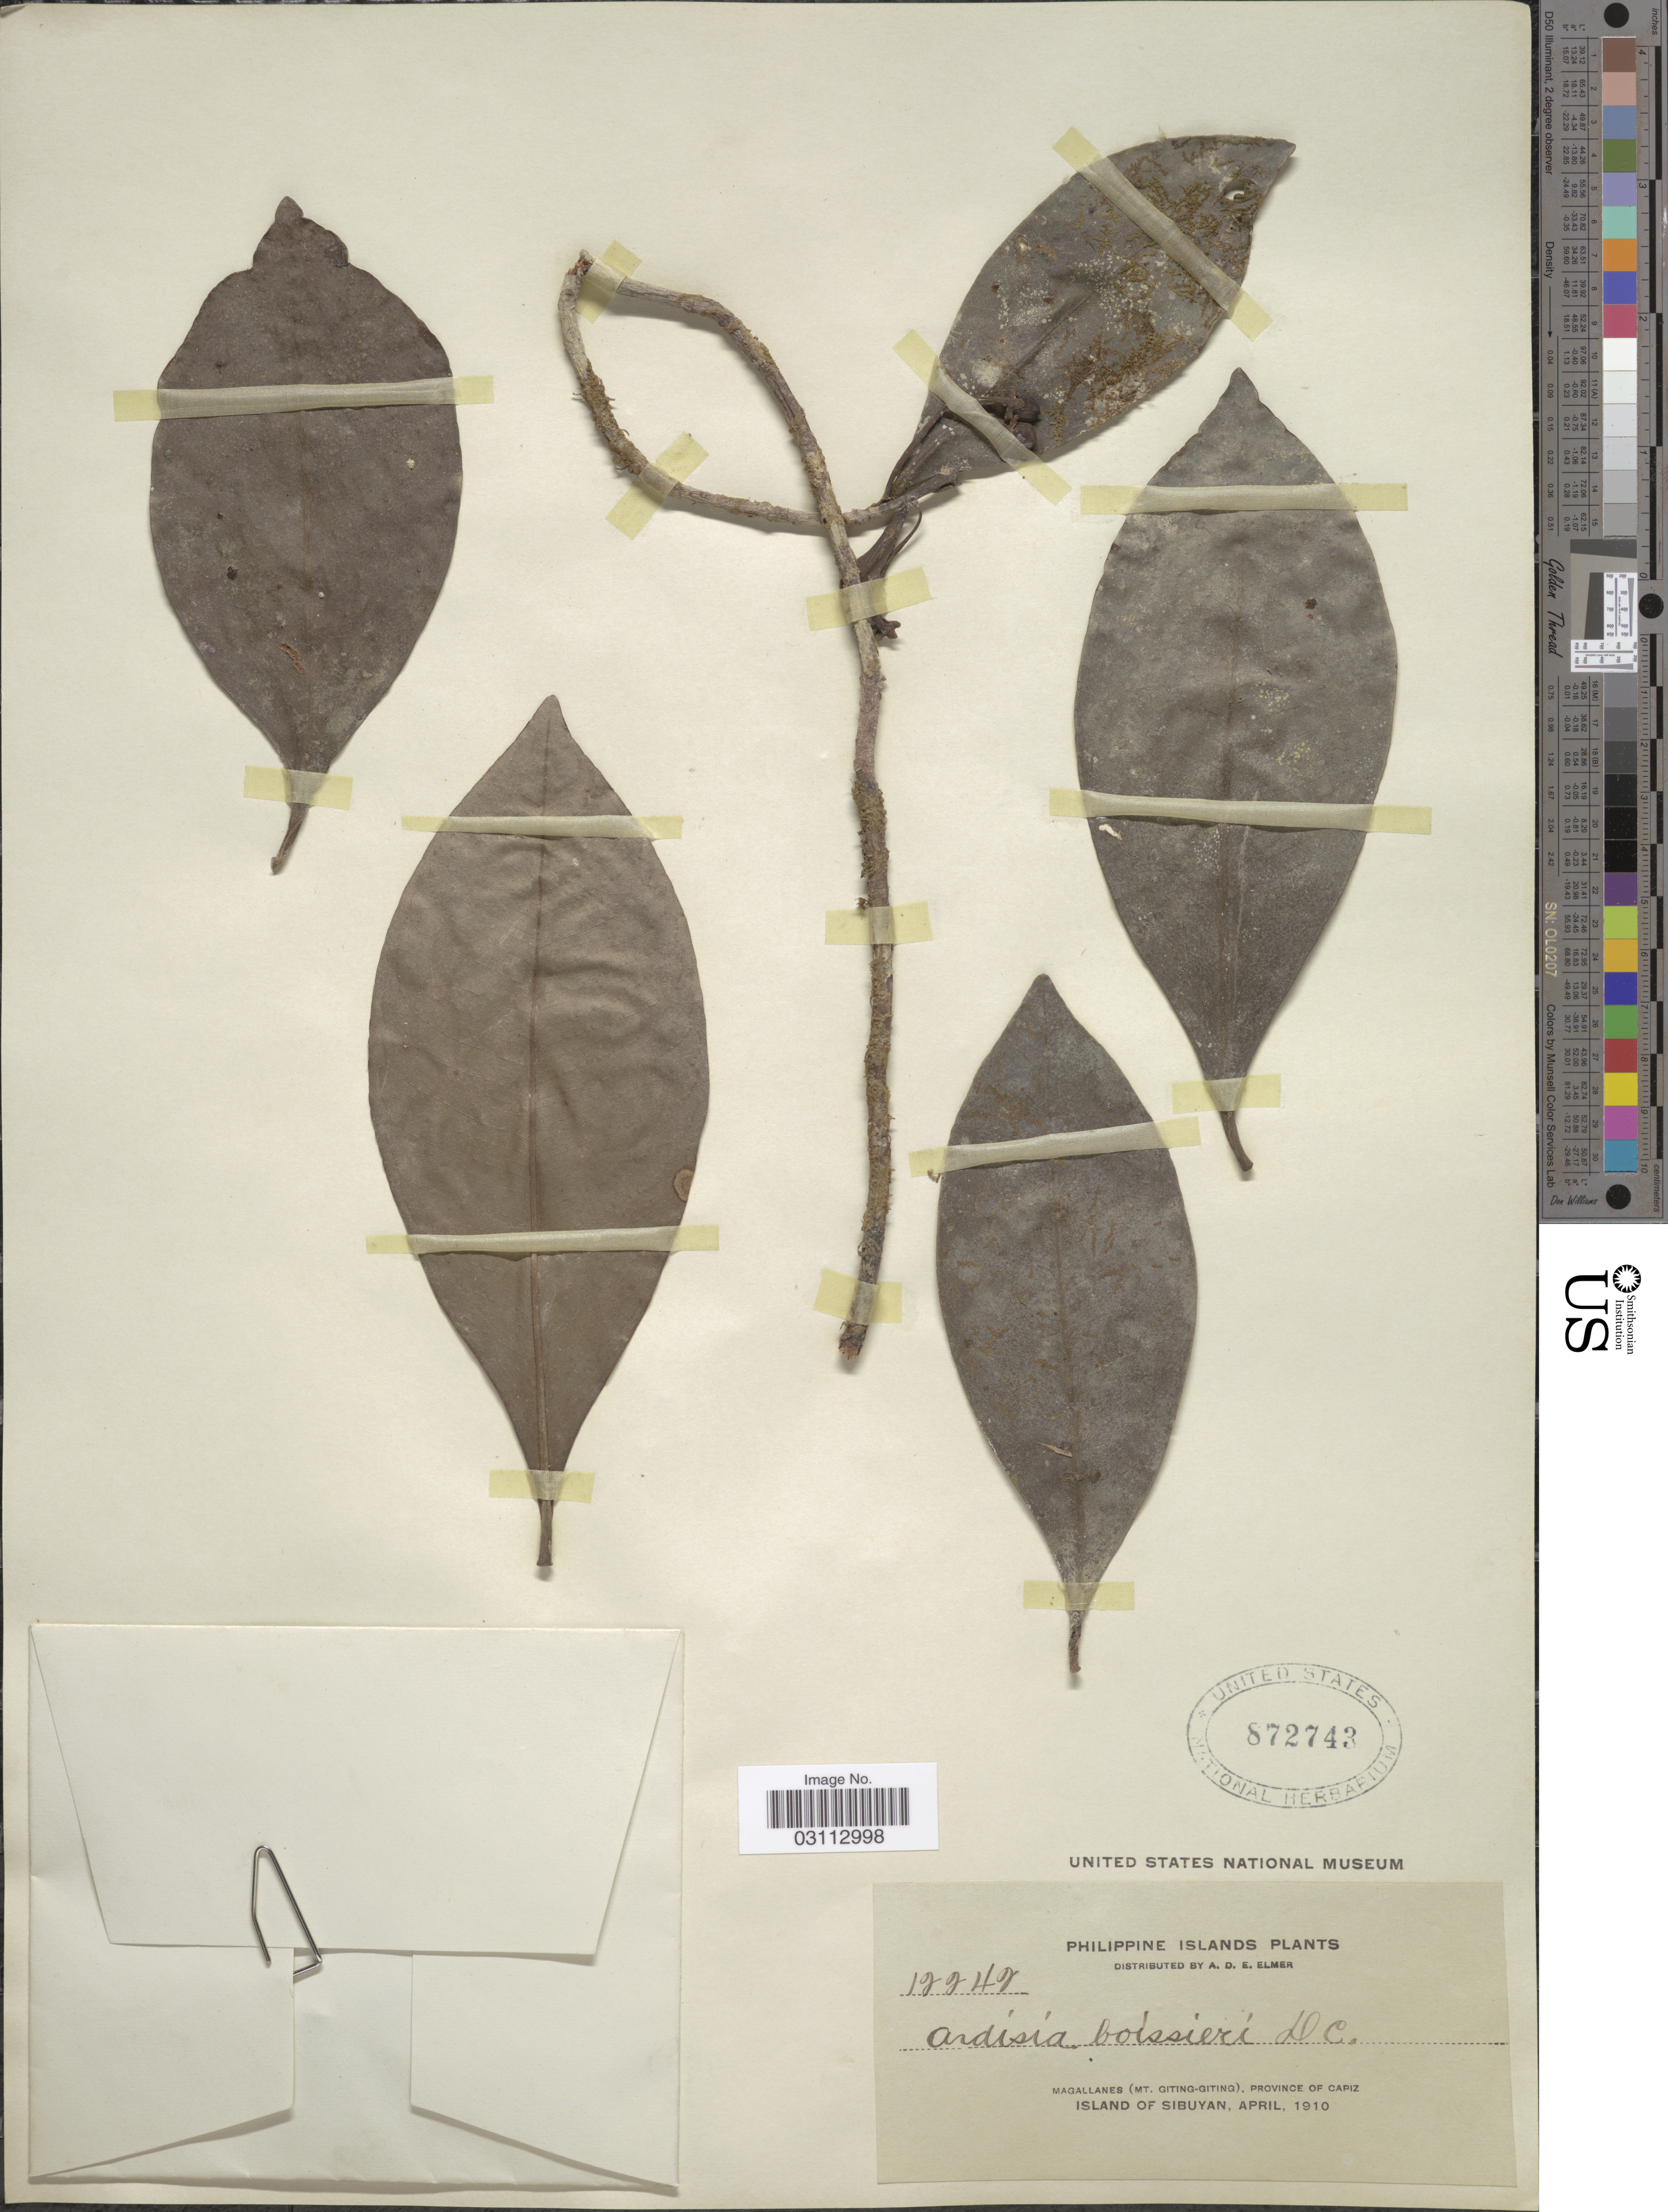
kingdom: Plantae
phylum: Tracheophyta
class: Magnoliopsida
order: Ericales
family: Primulaceae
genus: Ardisia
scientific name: Ardisia squamulosa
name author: C. Presl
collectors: A. D. E. Elmer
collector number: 12242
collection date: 1910-04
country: Philippines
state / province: Western Visayas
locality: Magallanes (Mt. Giting-Giting), Province of Capiz. Island of Sibuyan.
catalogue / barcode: US 872743